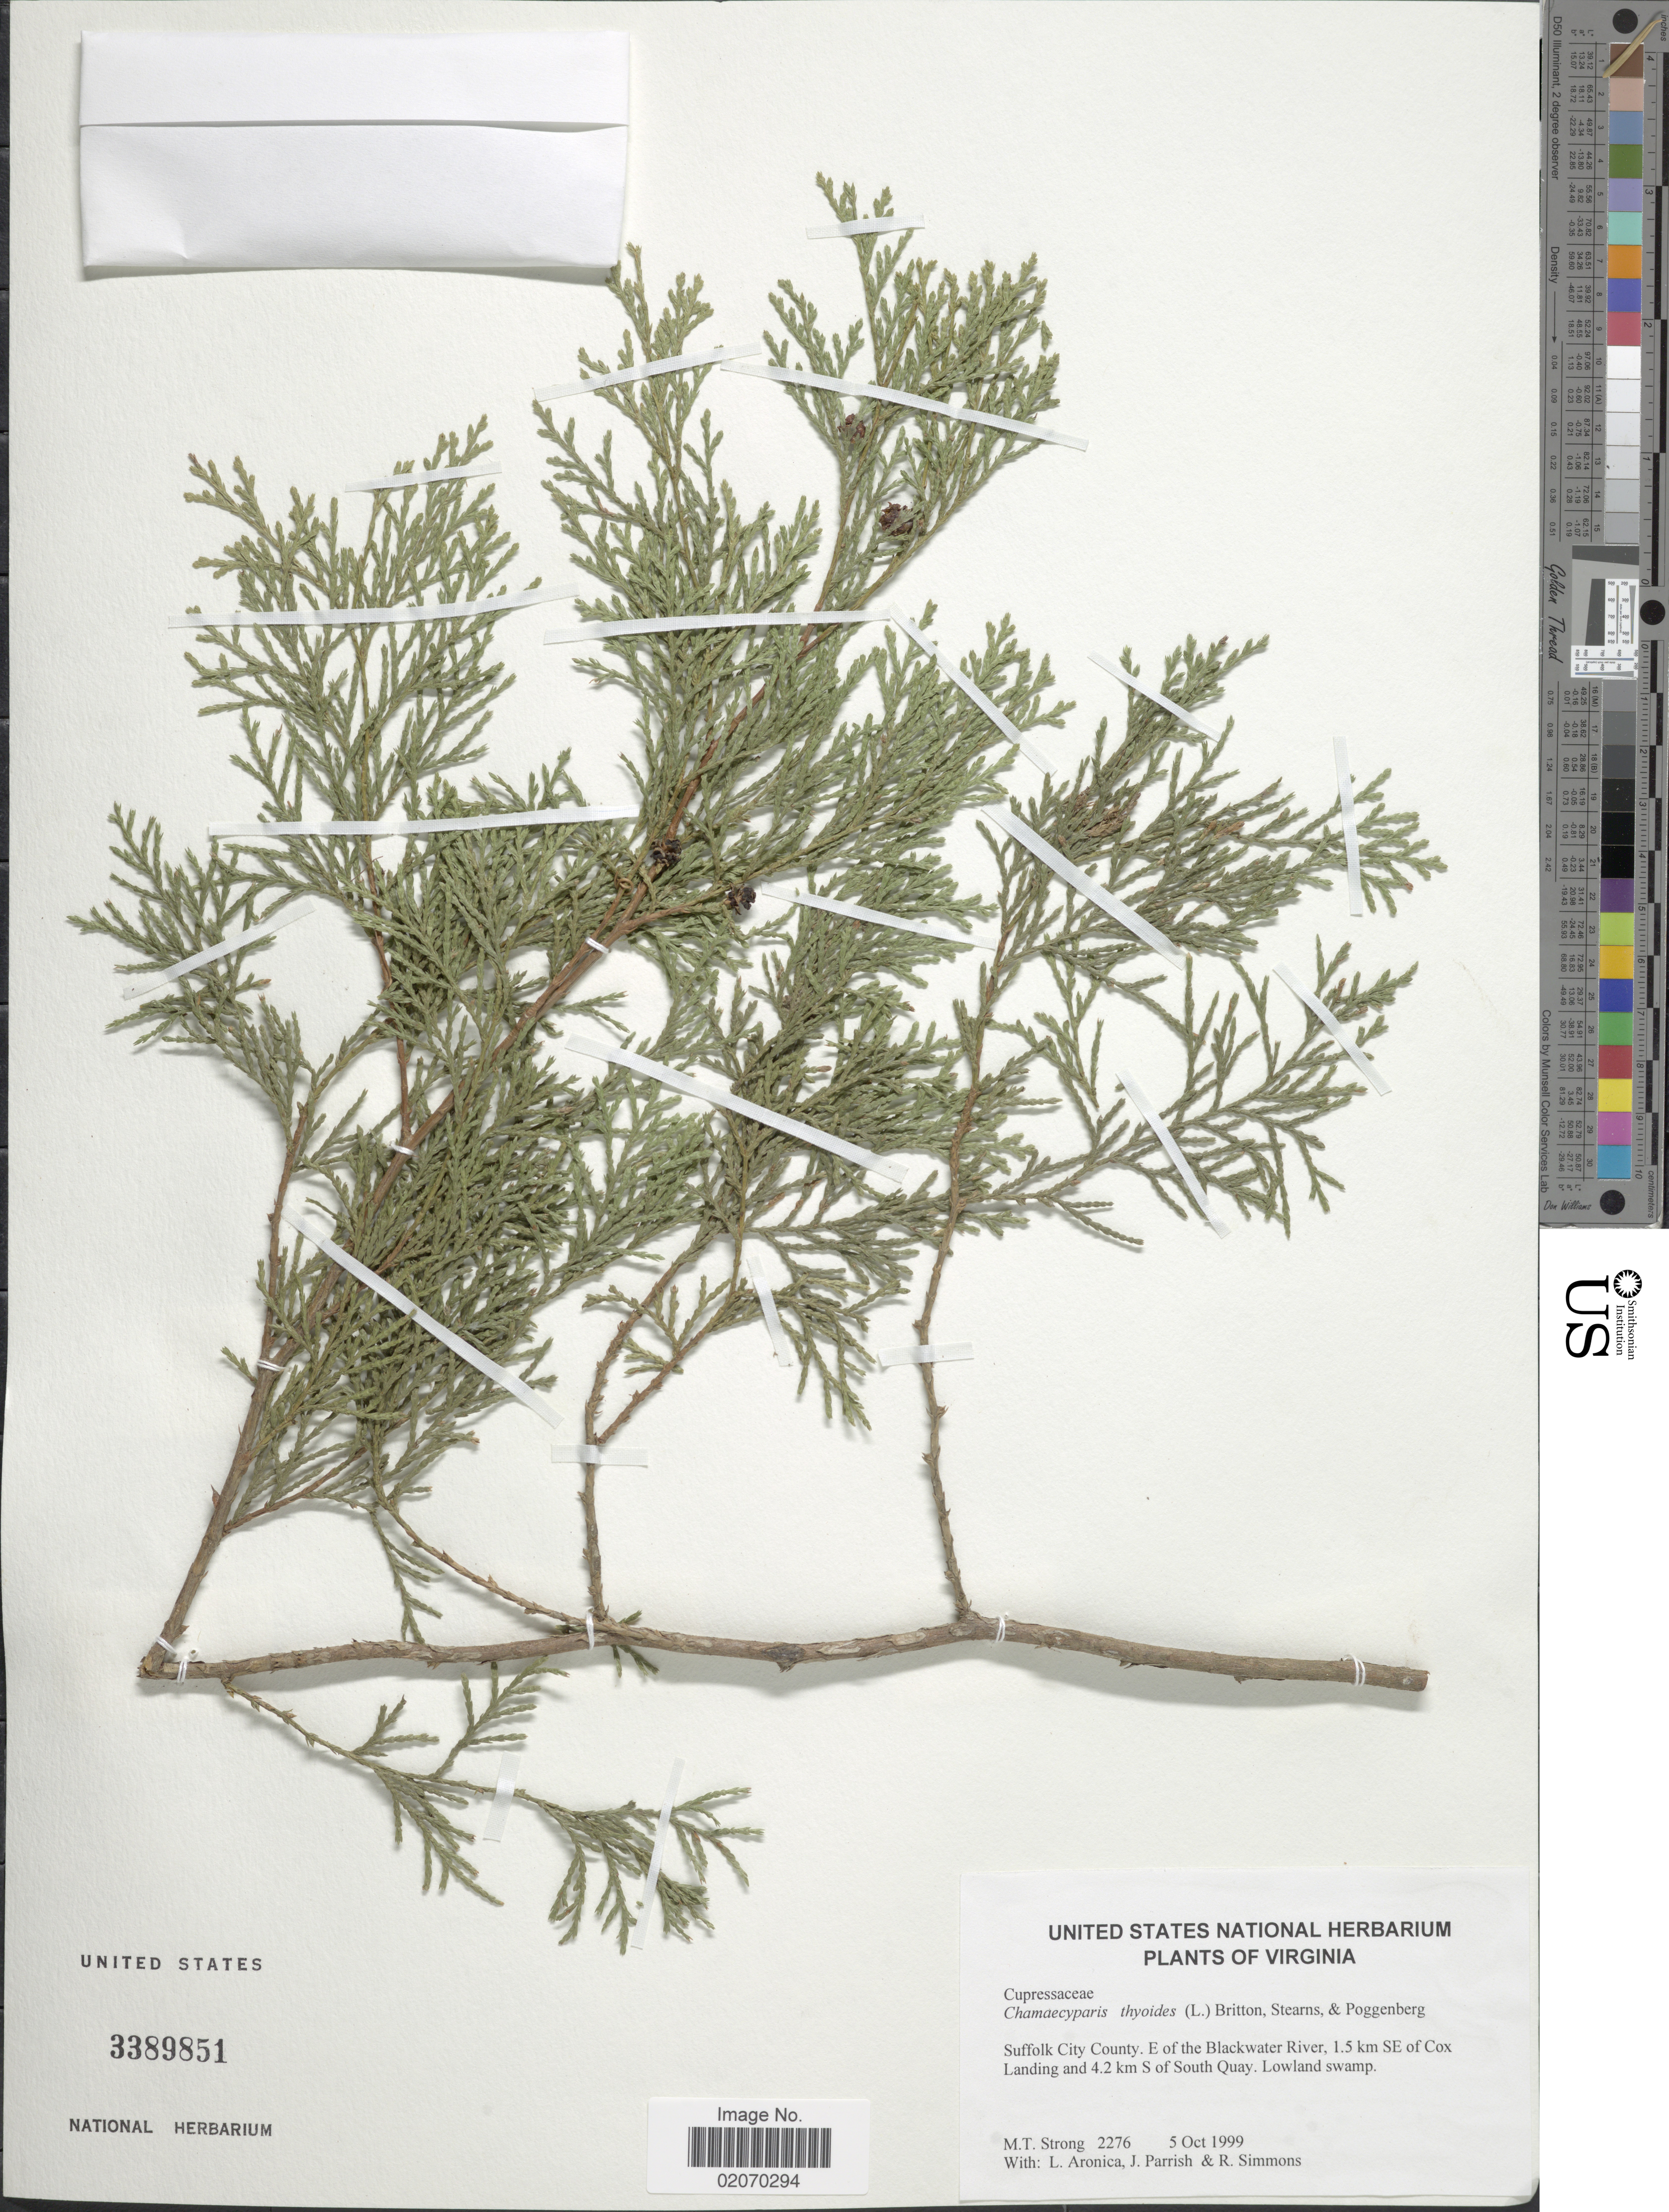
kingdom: Plantae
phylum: Tracheophyta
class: Pinopsida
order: Pinales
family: Cupressaceae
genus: Chamaecyparis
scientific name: Chamaecyparis thyoides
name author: (L.) Britton, Stearns & Poggenb.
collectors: M. T. Strong, L. Aronica, J. Parrish & R. Simmons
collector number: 2276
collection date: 1999-10-05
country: United States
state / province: Virginia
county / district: City of Suffolk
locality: Suffolk City County. E of the Blackwater River, 1.5 km SE of Cox Landing and ca. 4.2 km S of South Quay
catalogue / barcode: US 3389851